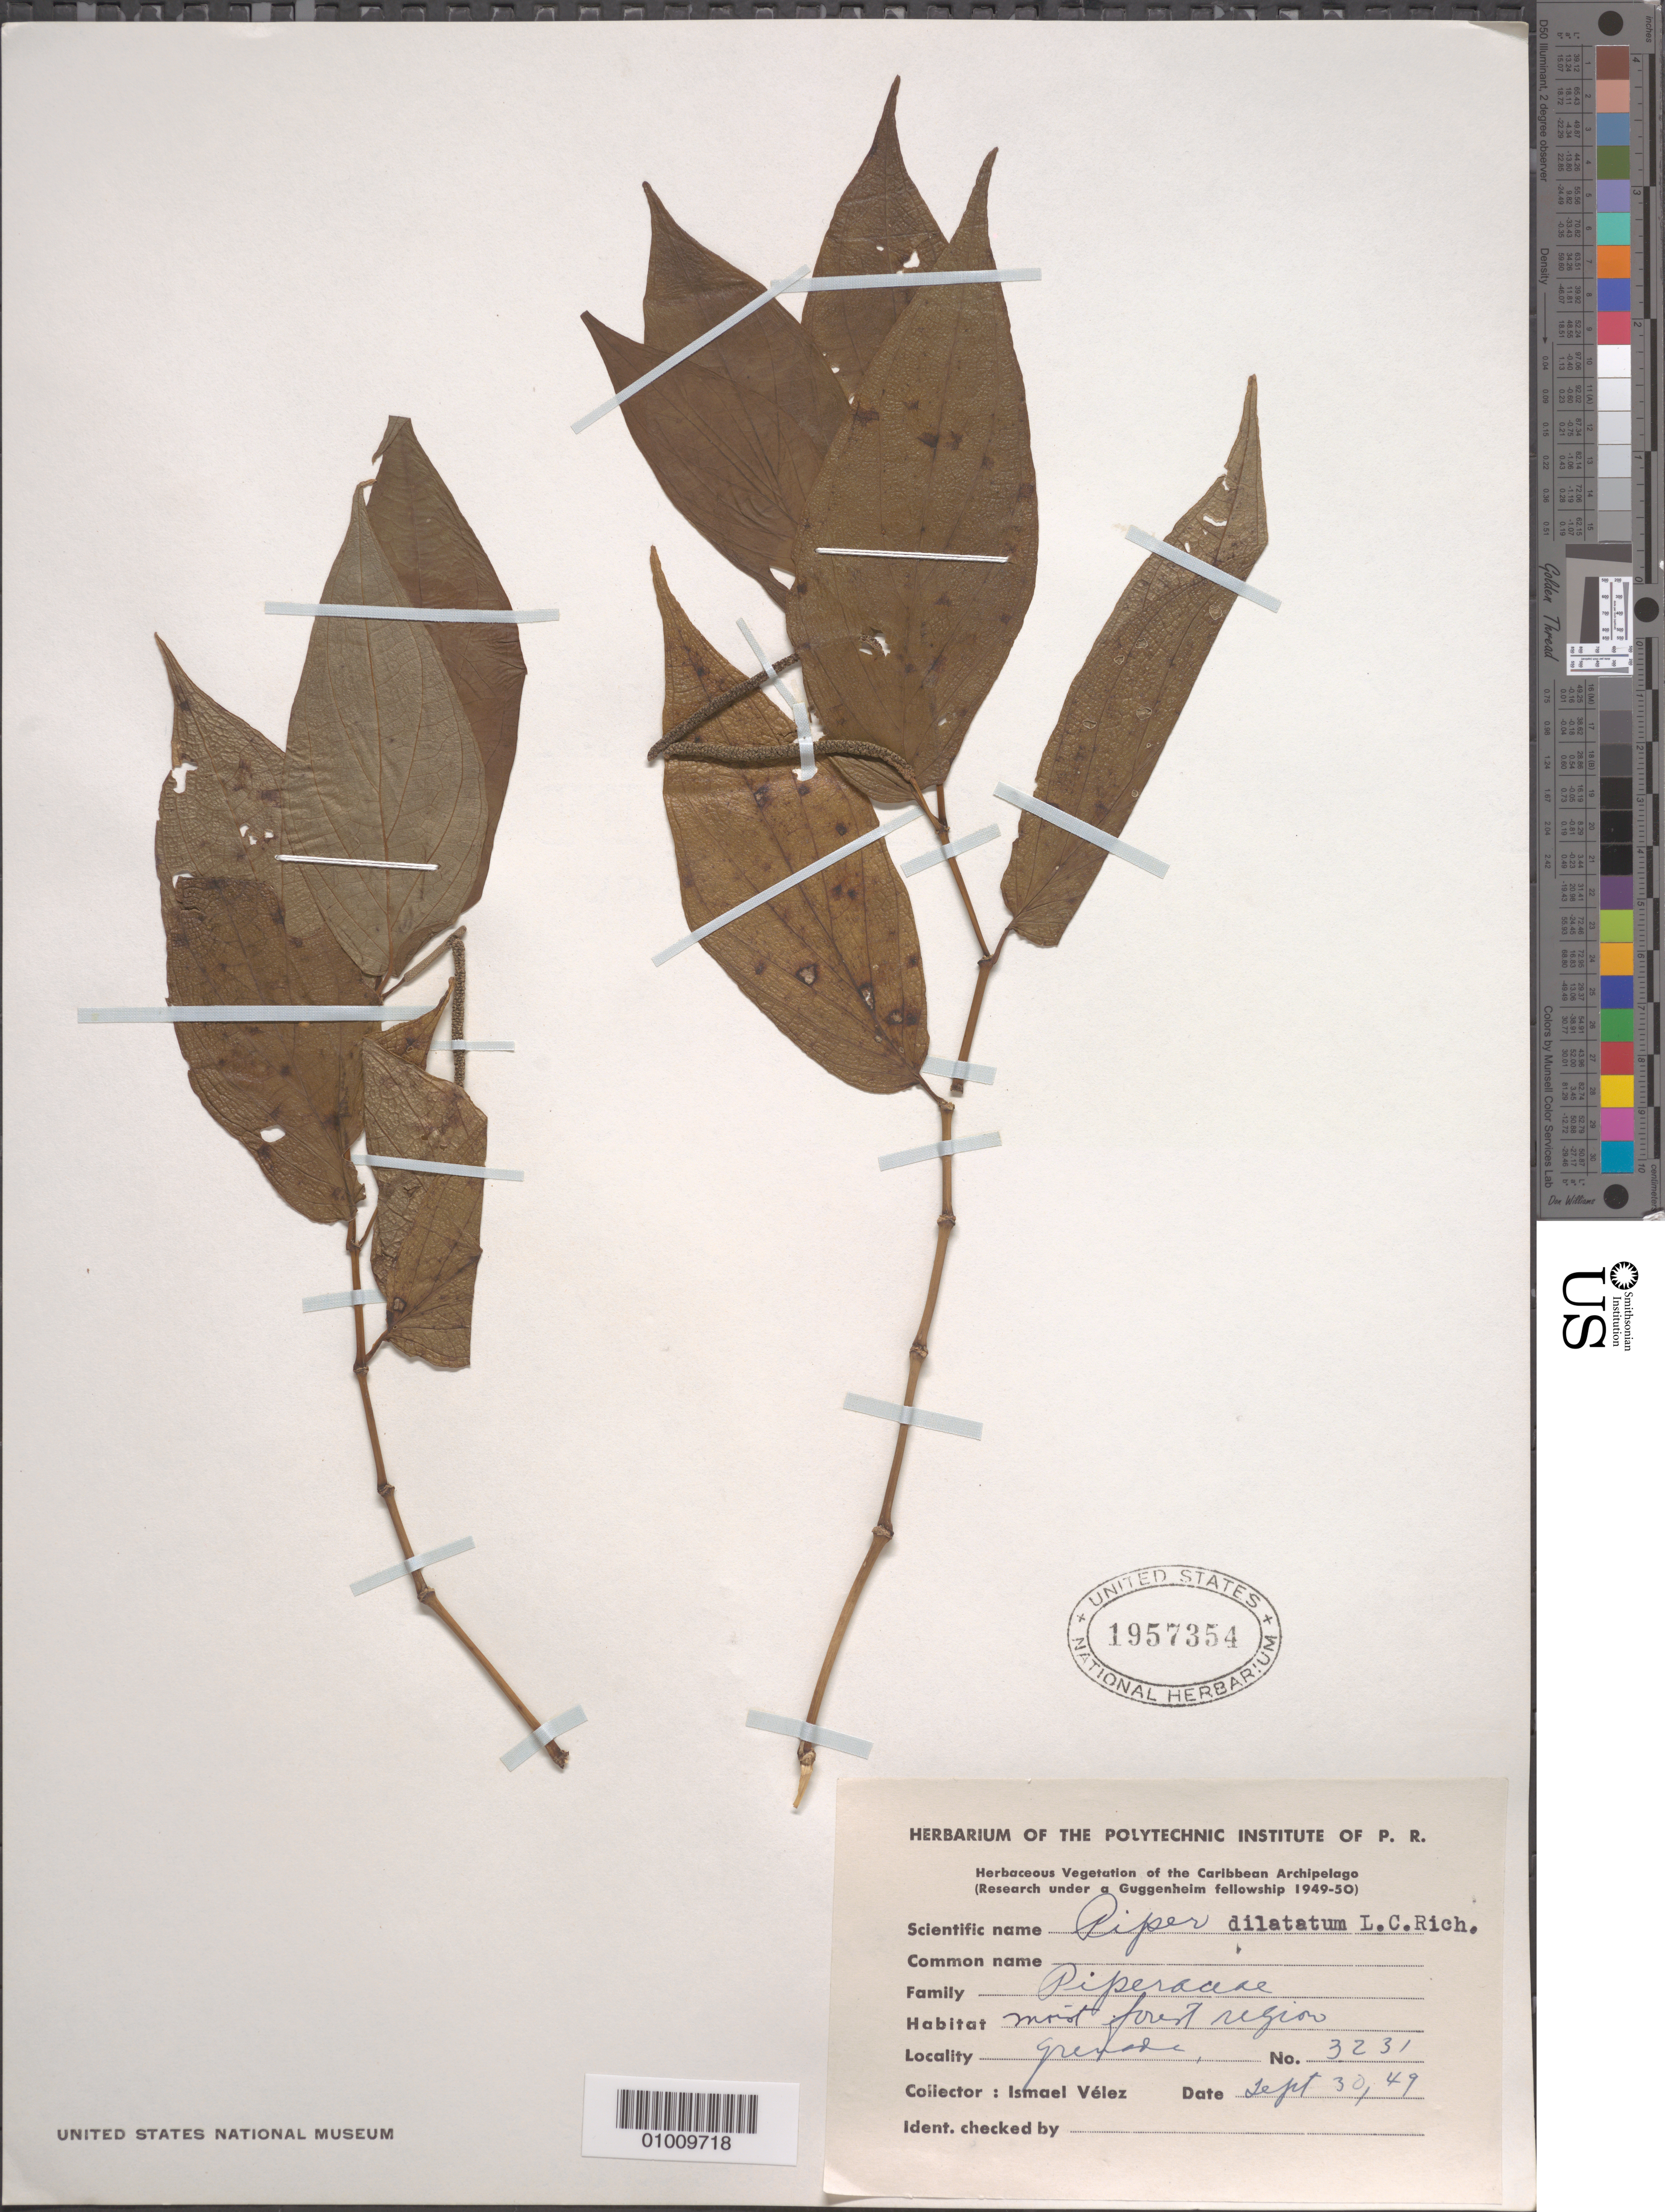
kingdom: Plantae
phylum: Tracheophyta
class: Magnoliopsida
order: Piperales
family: Piperaceae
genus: Piper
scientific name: Piper dilatatum var. dilatatum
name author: Rich.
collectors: I. Velez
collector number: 3231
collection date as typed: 30 Sep 1949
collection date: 1949-09-30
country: Grenada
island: Grenada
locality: Moist forest region, Grenade.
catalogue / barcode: US 1957354